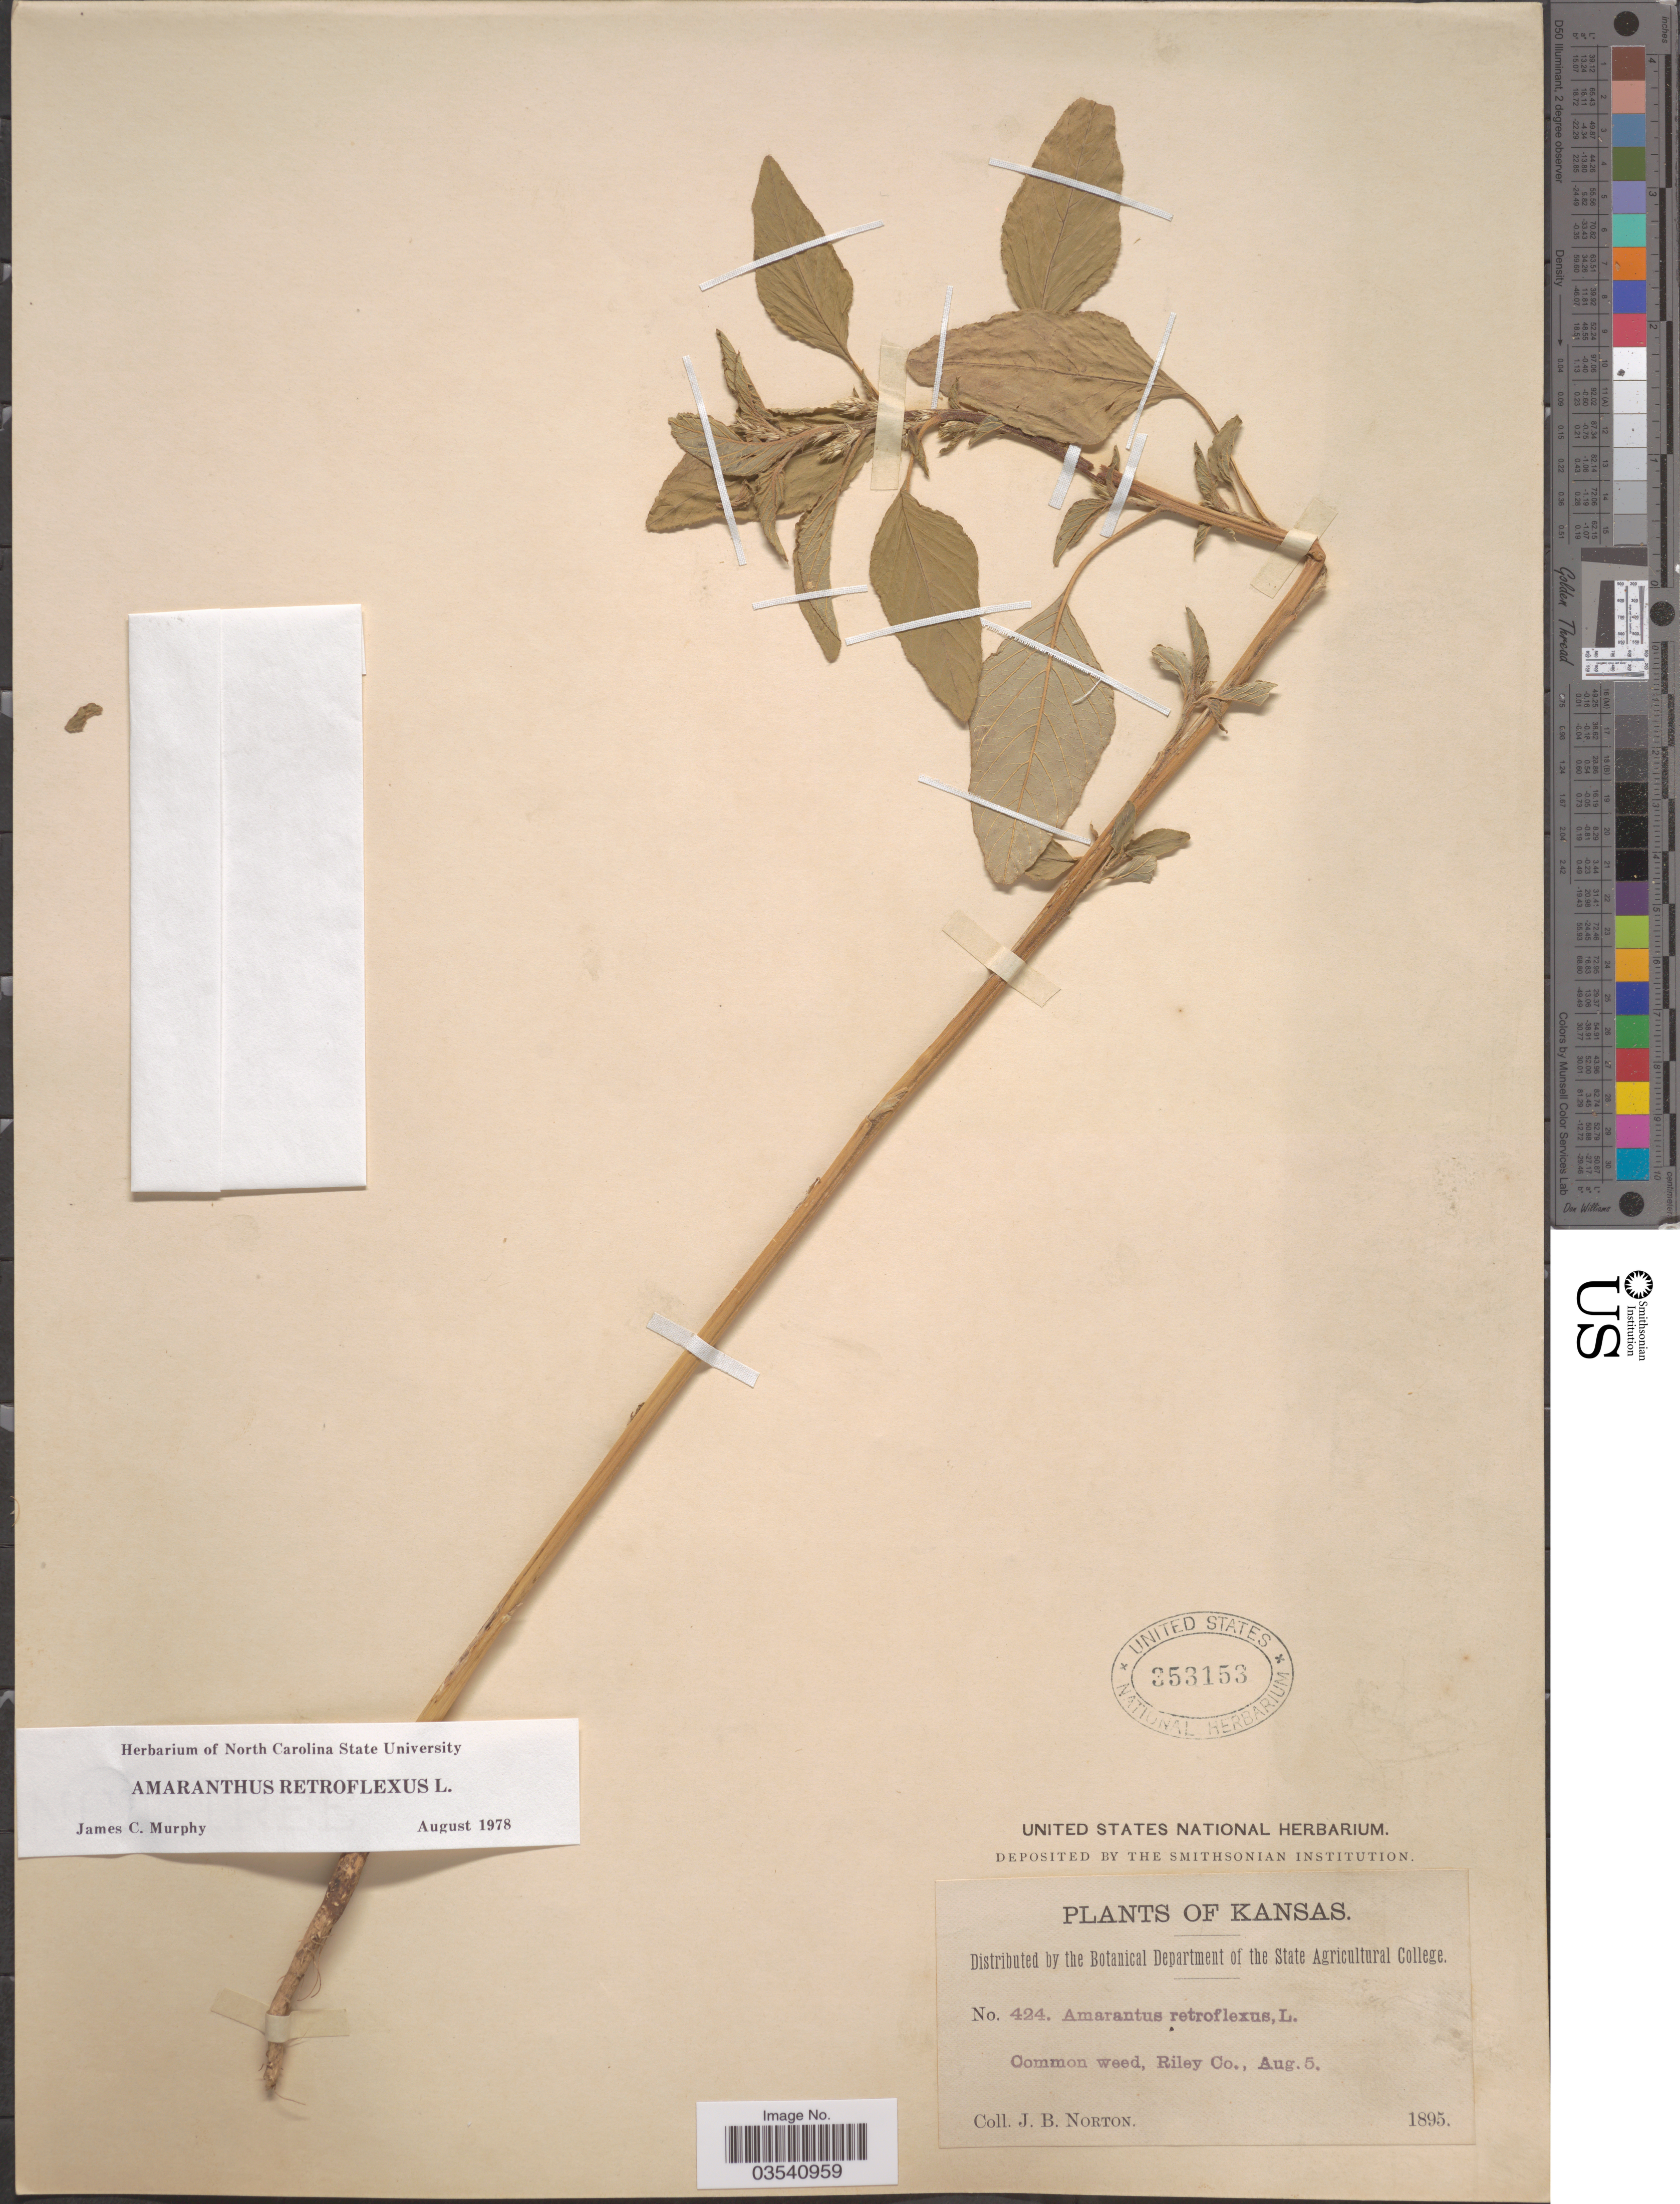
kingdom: Plantae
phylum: Tracheophyta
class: Magnoliopsida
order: Caryophyllales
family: Amaranthaceae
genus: Amaranthus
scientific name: Amaranthus retroflexus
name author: L.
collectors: J. B. Norton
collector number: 424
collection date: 1895-08-05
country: United States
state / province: Kansas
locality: Riley Co.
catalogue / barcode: US 353153